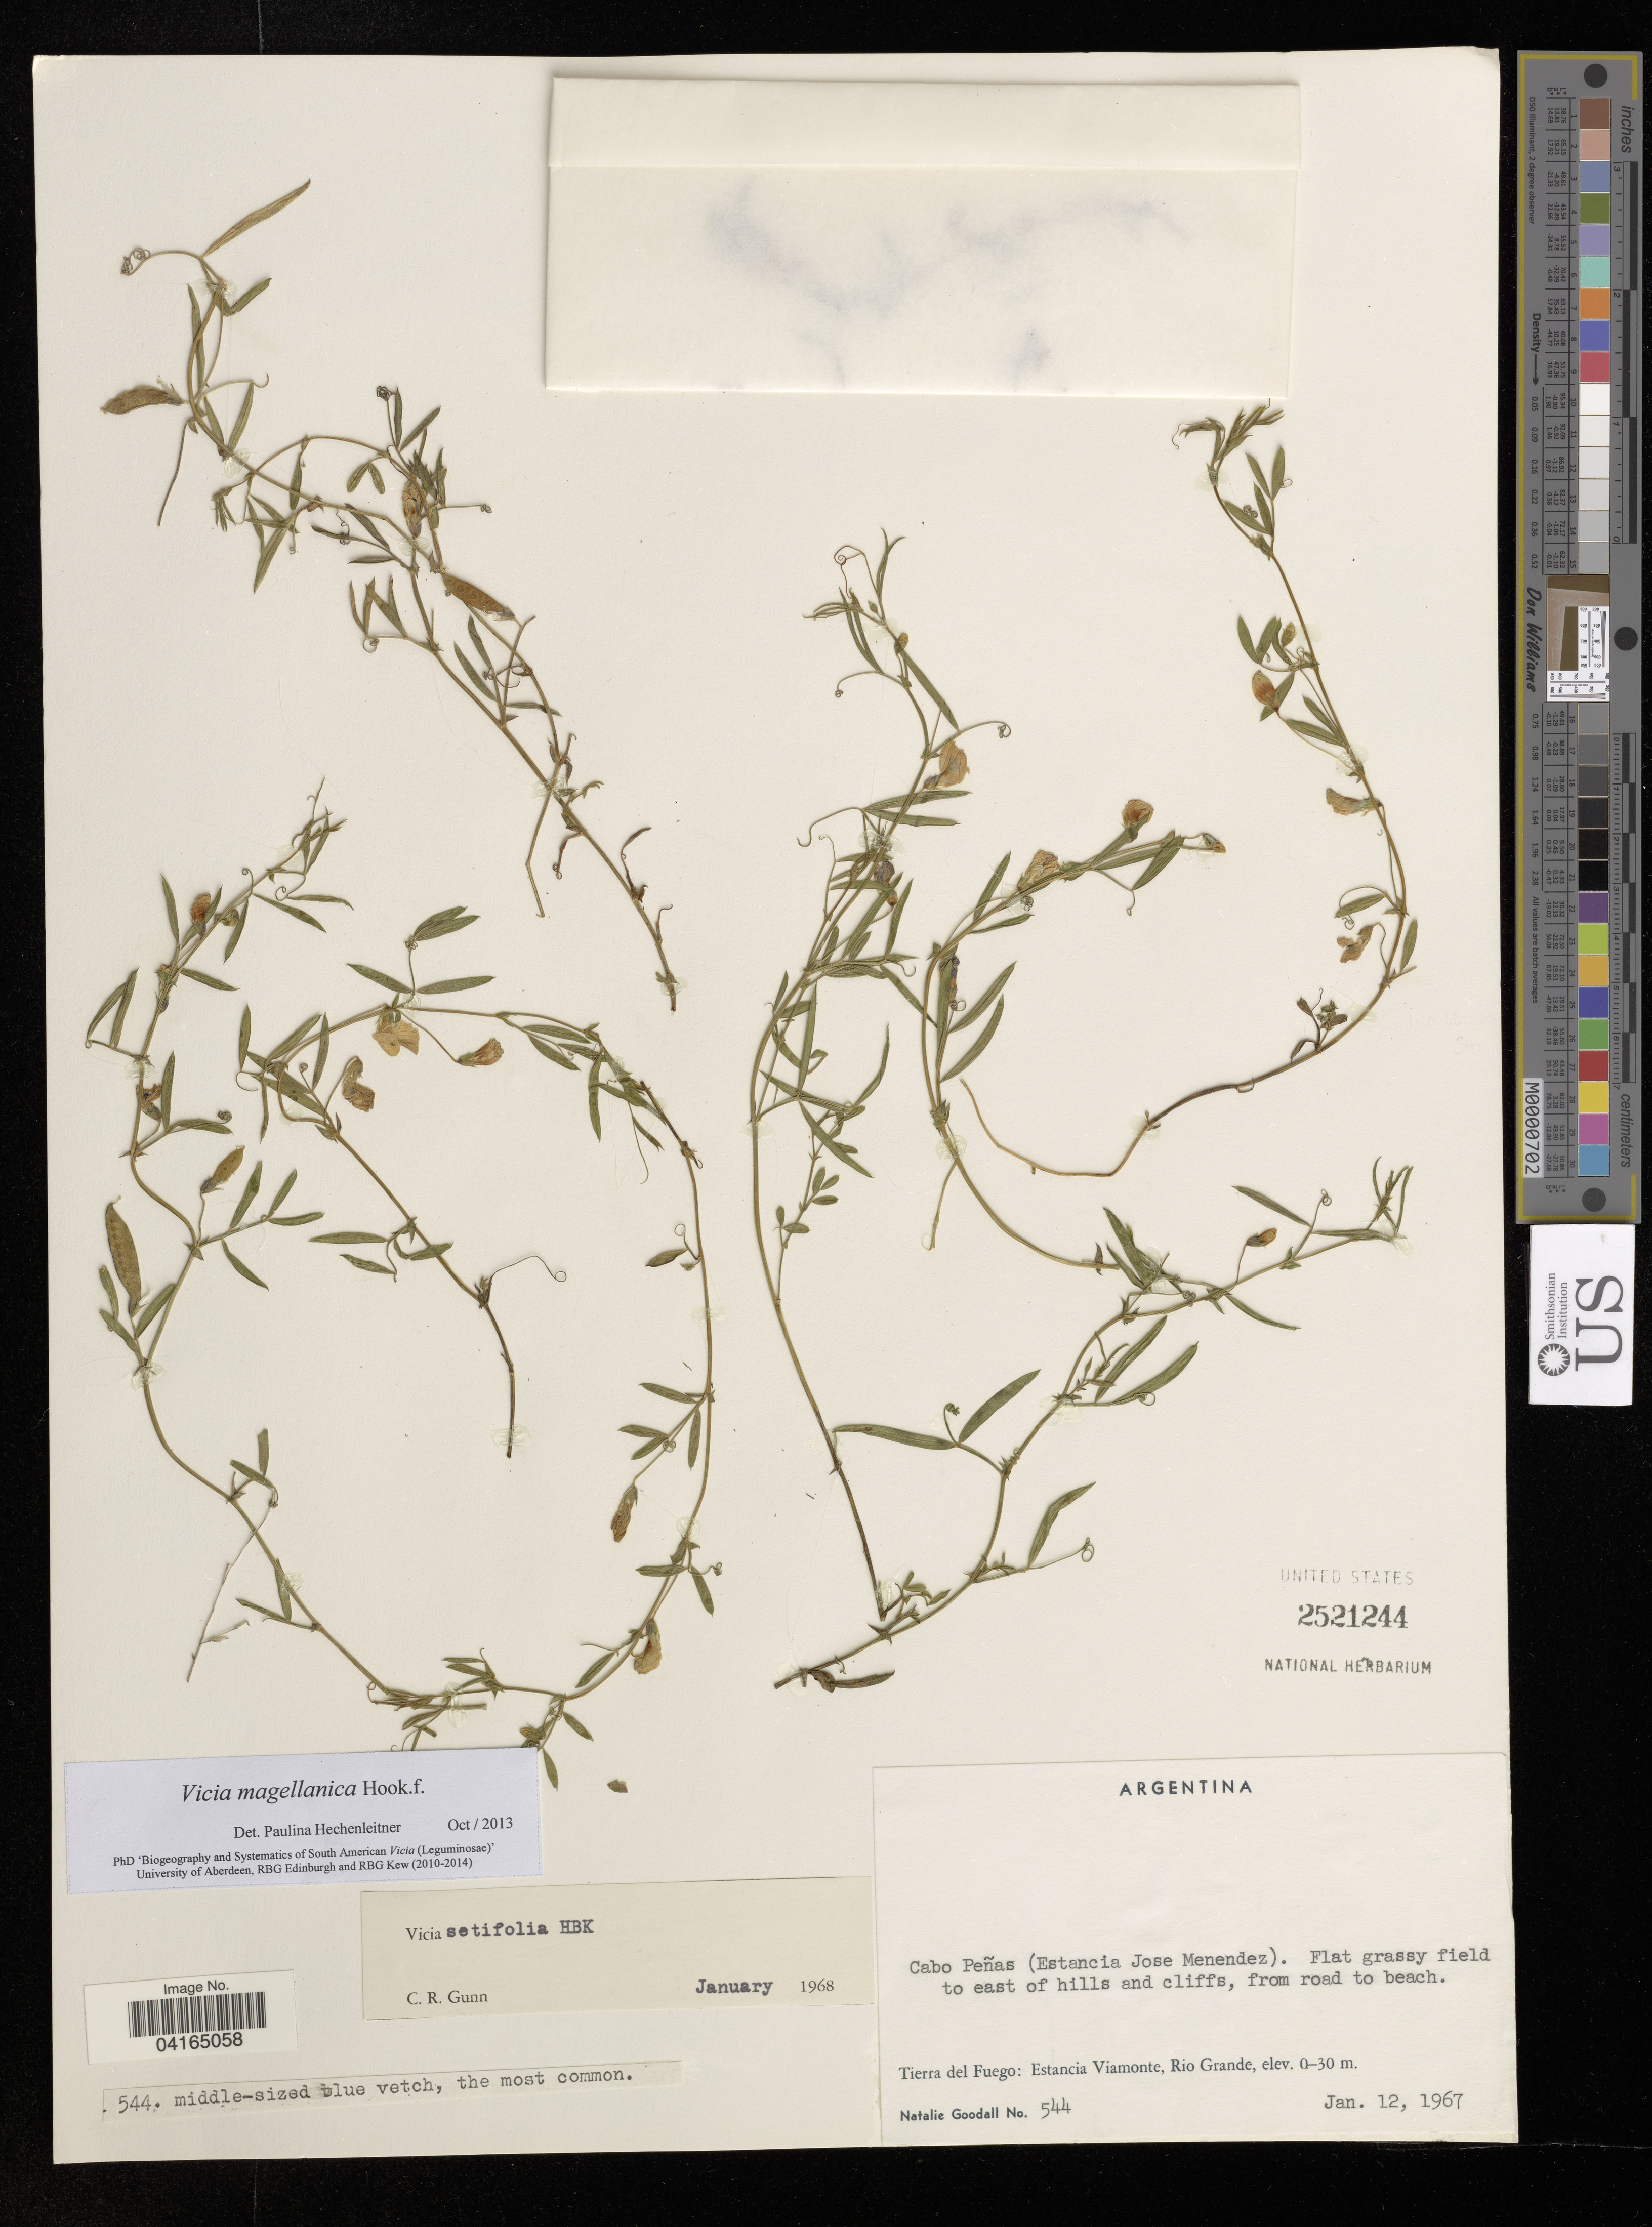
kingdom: Plantae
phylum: Tracheophyta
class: Magnoliopsida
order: Fabales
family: Fabaceae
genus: Vicia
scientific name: Vicia magellanica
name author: Hook. f.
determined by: Hechenleitner, Paulina, RBG Edinburgh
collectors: N. Goodall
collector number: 544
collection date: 1967-01-12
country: Argentina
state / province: Tierra del Fuego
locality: Estancia Viamonte, Rio Grande.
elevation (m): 30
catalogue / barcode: US 2521244